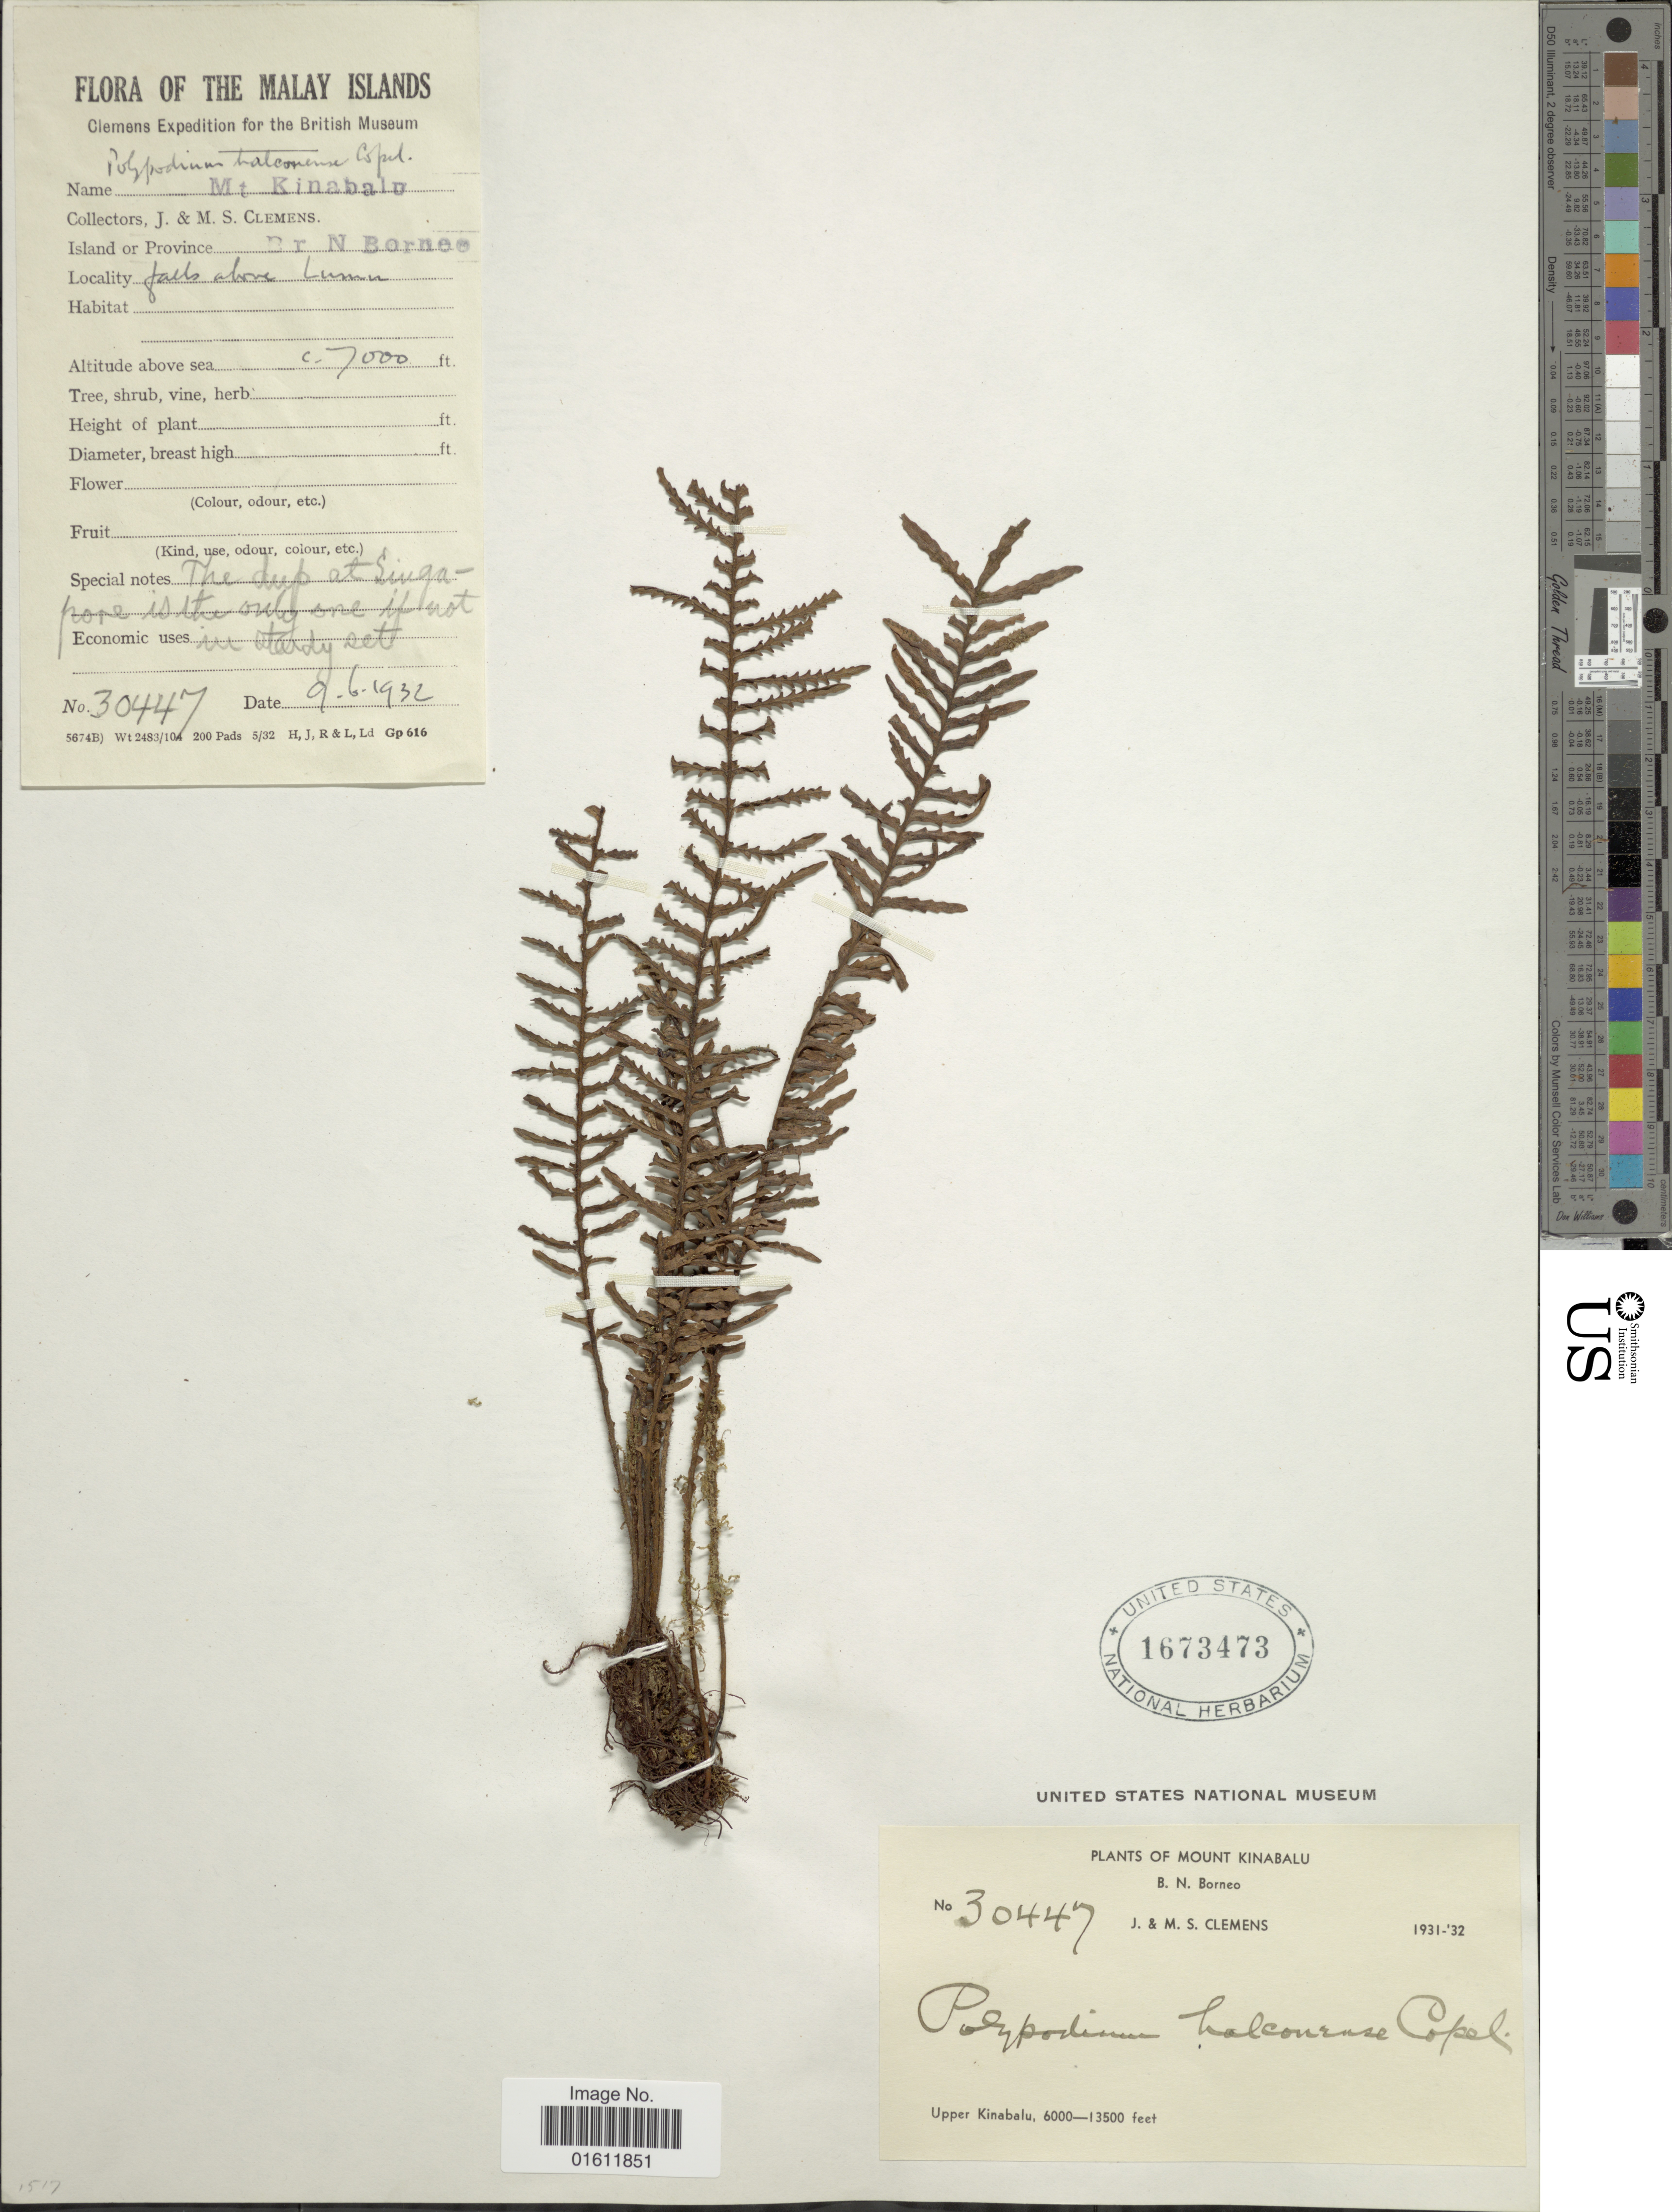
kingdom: Plantae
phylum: Tracheophyta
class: Polypodiopsida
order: Polypodiales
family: Polypodiaceae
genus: Themelium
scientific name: Themelium halconense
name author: (Copel.) Parris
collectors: J. Clemens & M. S. Clemens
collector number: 30447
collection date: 1932-06-09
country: Malaysia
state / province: Sabah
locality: Mt. Kinabalu, Br. N. Borneo, falls above Lumu [interpreted], upper Kinabalu.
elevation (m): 2134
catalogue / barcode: US 167347